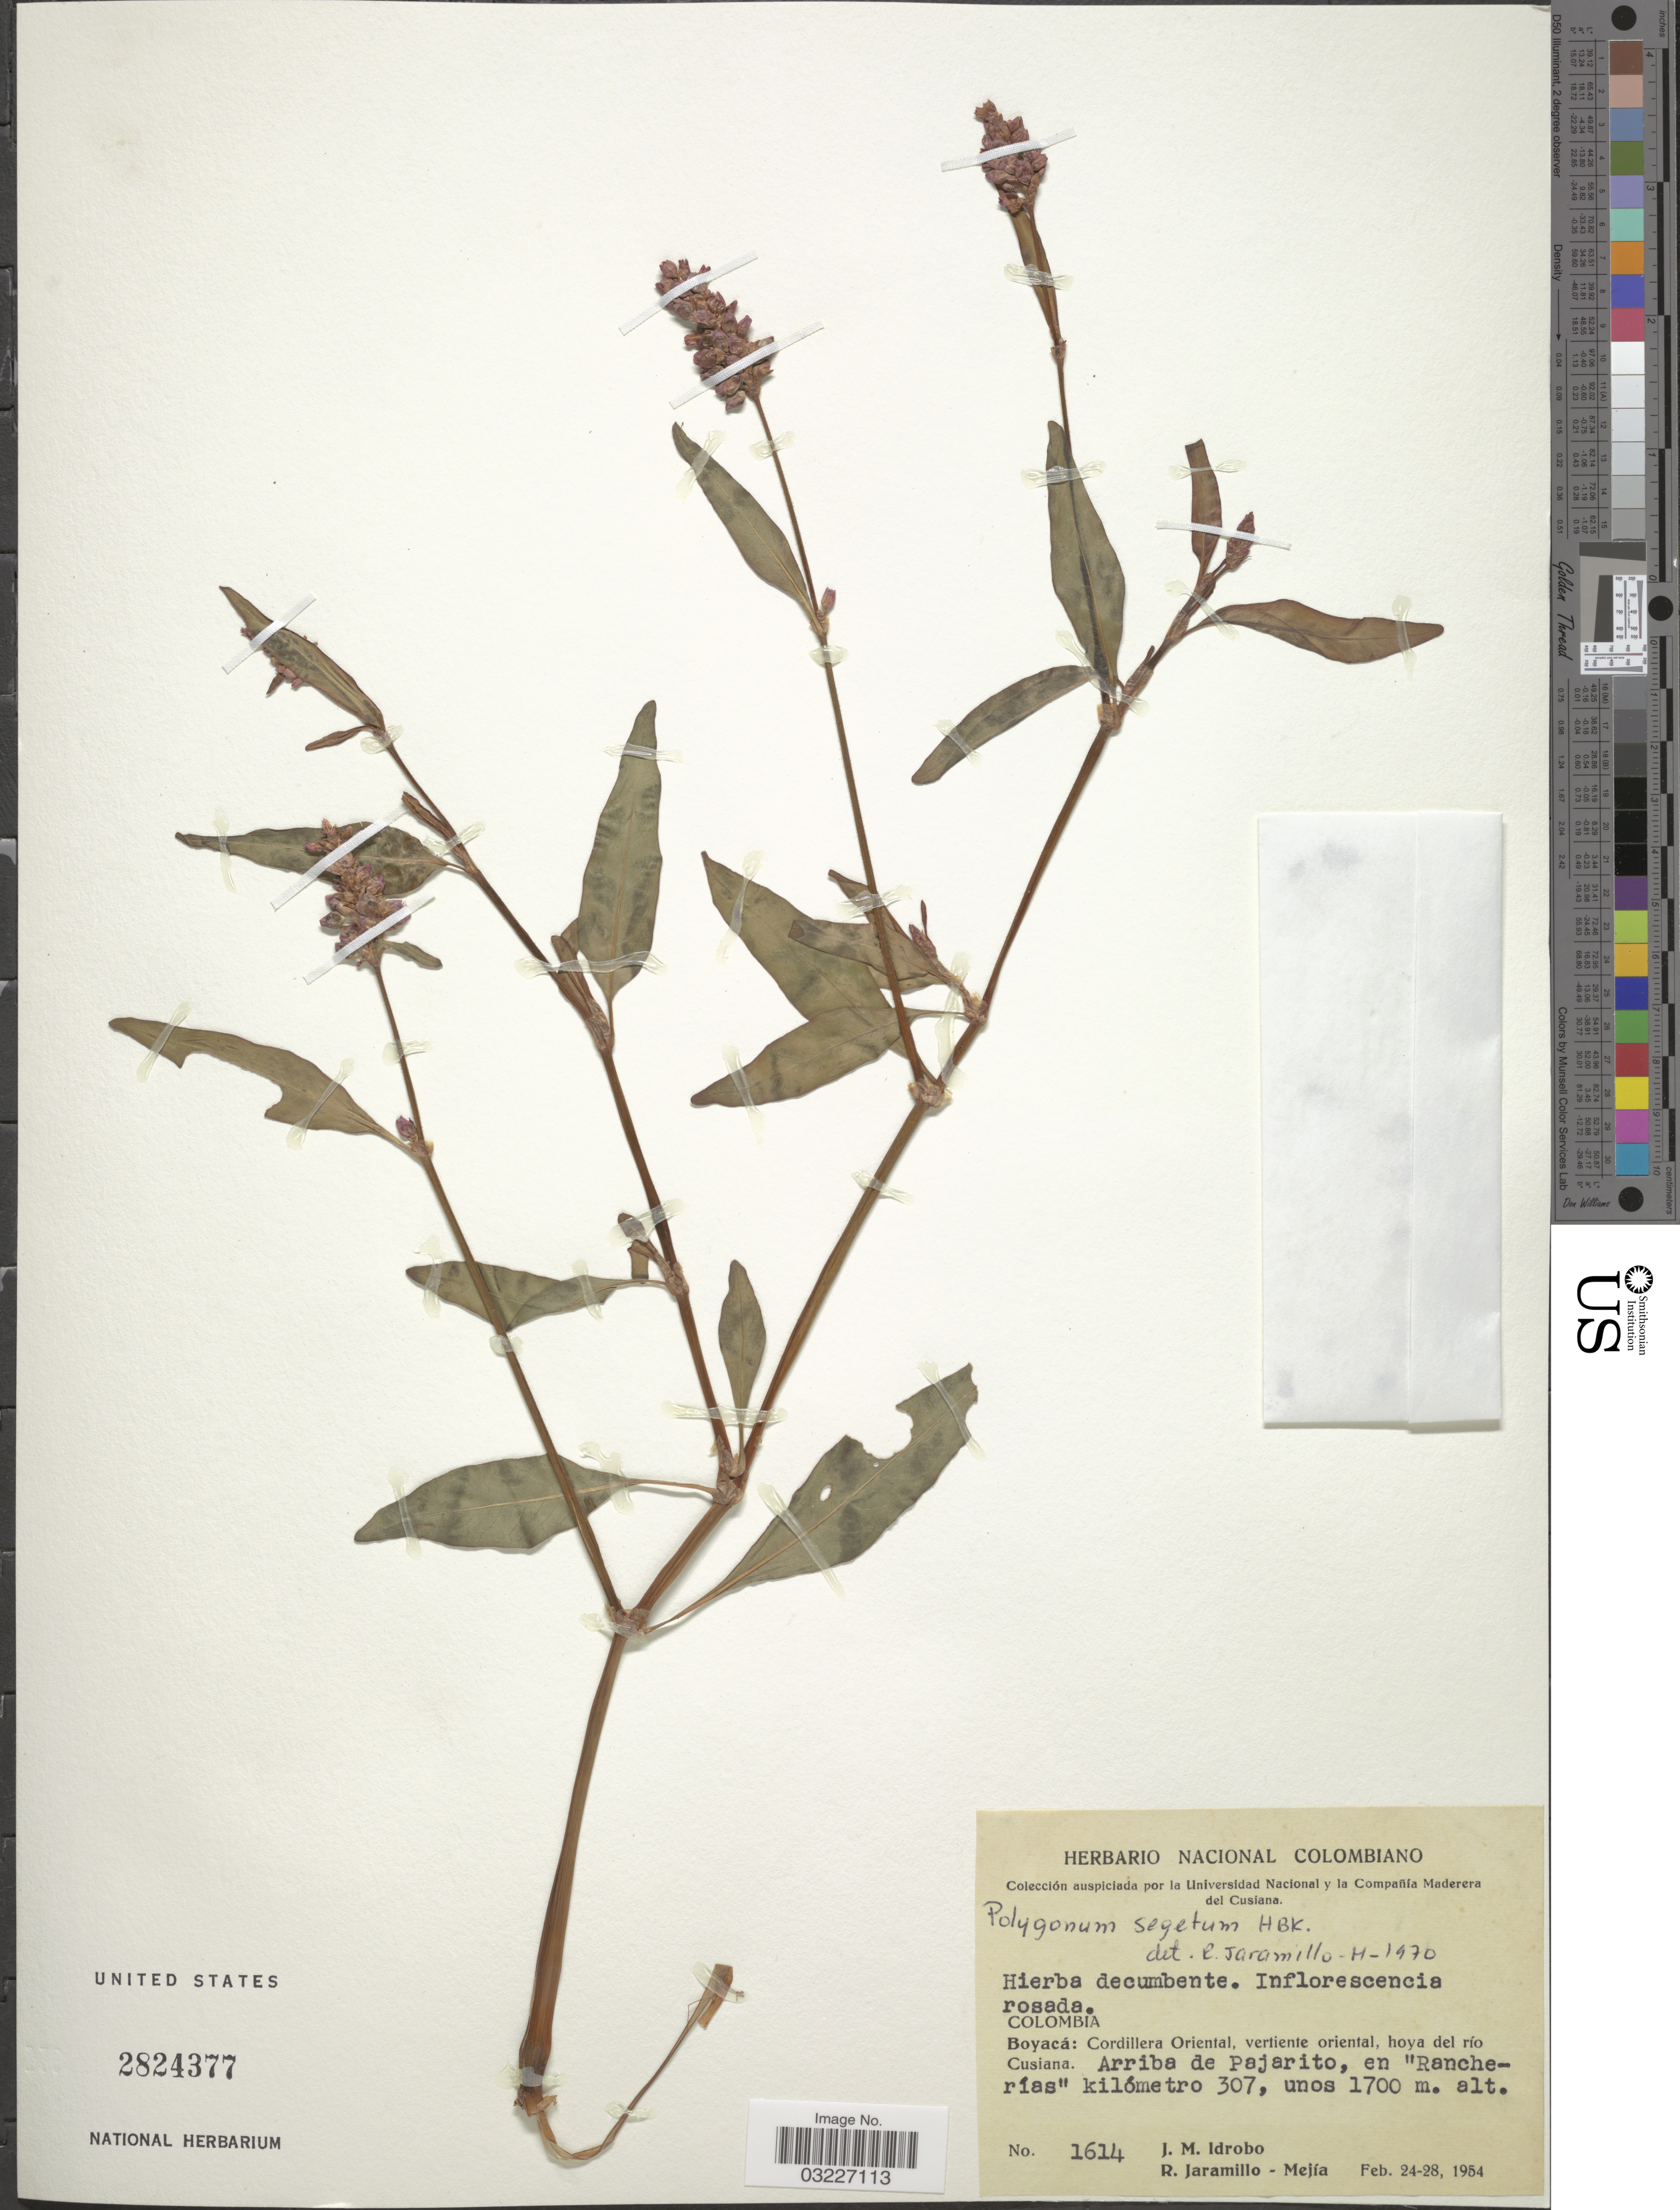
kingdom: Plantae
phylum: Tracheophyta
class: Magnoliopsida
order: Caryophyllales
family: Polygonaceae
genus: Polygonum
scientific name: Polygonum segetum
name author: Kunth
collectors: J. M. Idrobo & R. Jaramillo M.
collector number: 1614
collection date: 1954-02-24/1954-02-28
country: Colombia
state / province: Boyacá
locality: Cordillera Oriental, vertiente oriental, hoya del río Cusiana. Arriba de Pajarito, en "Rancherías" kilómetro 307.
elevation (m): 1700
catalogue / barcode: US 2824377